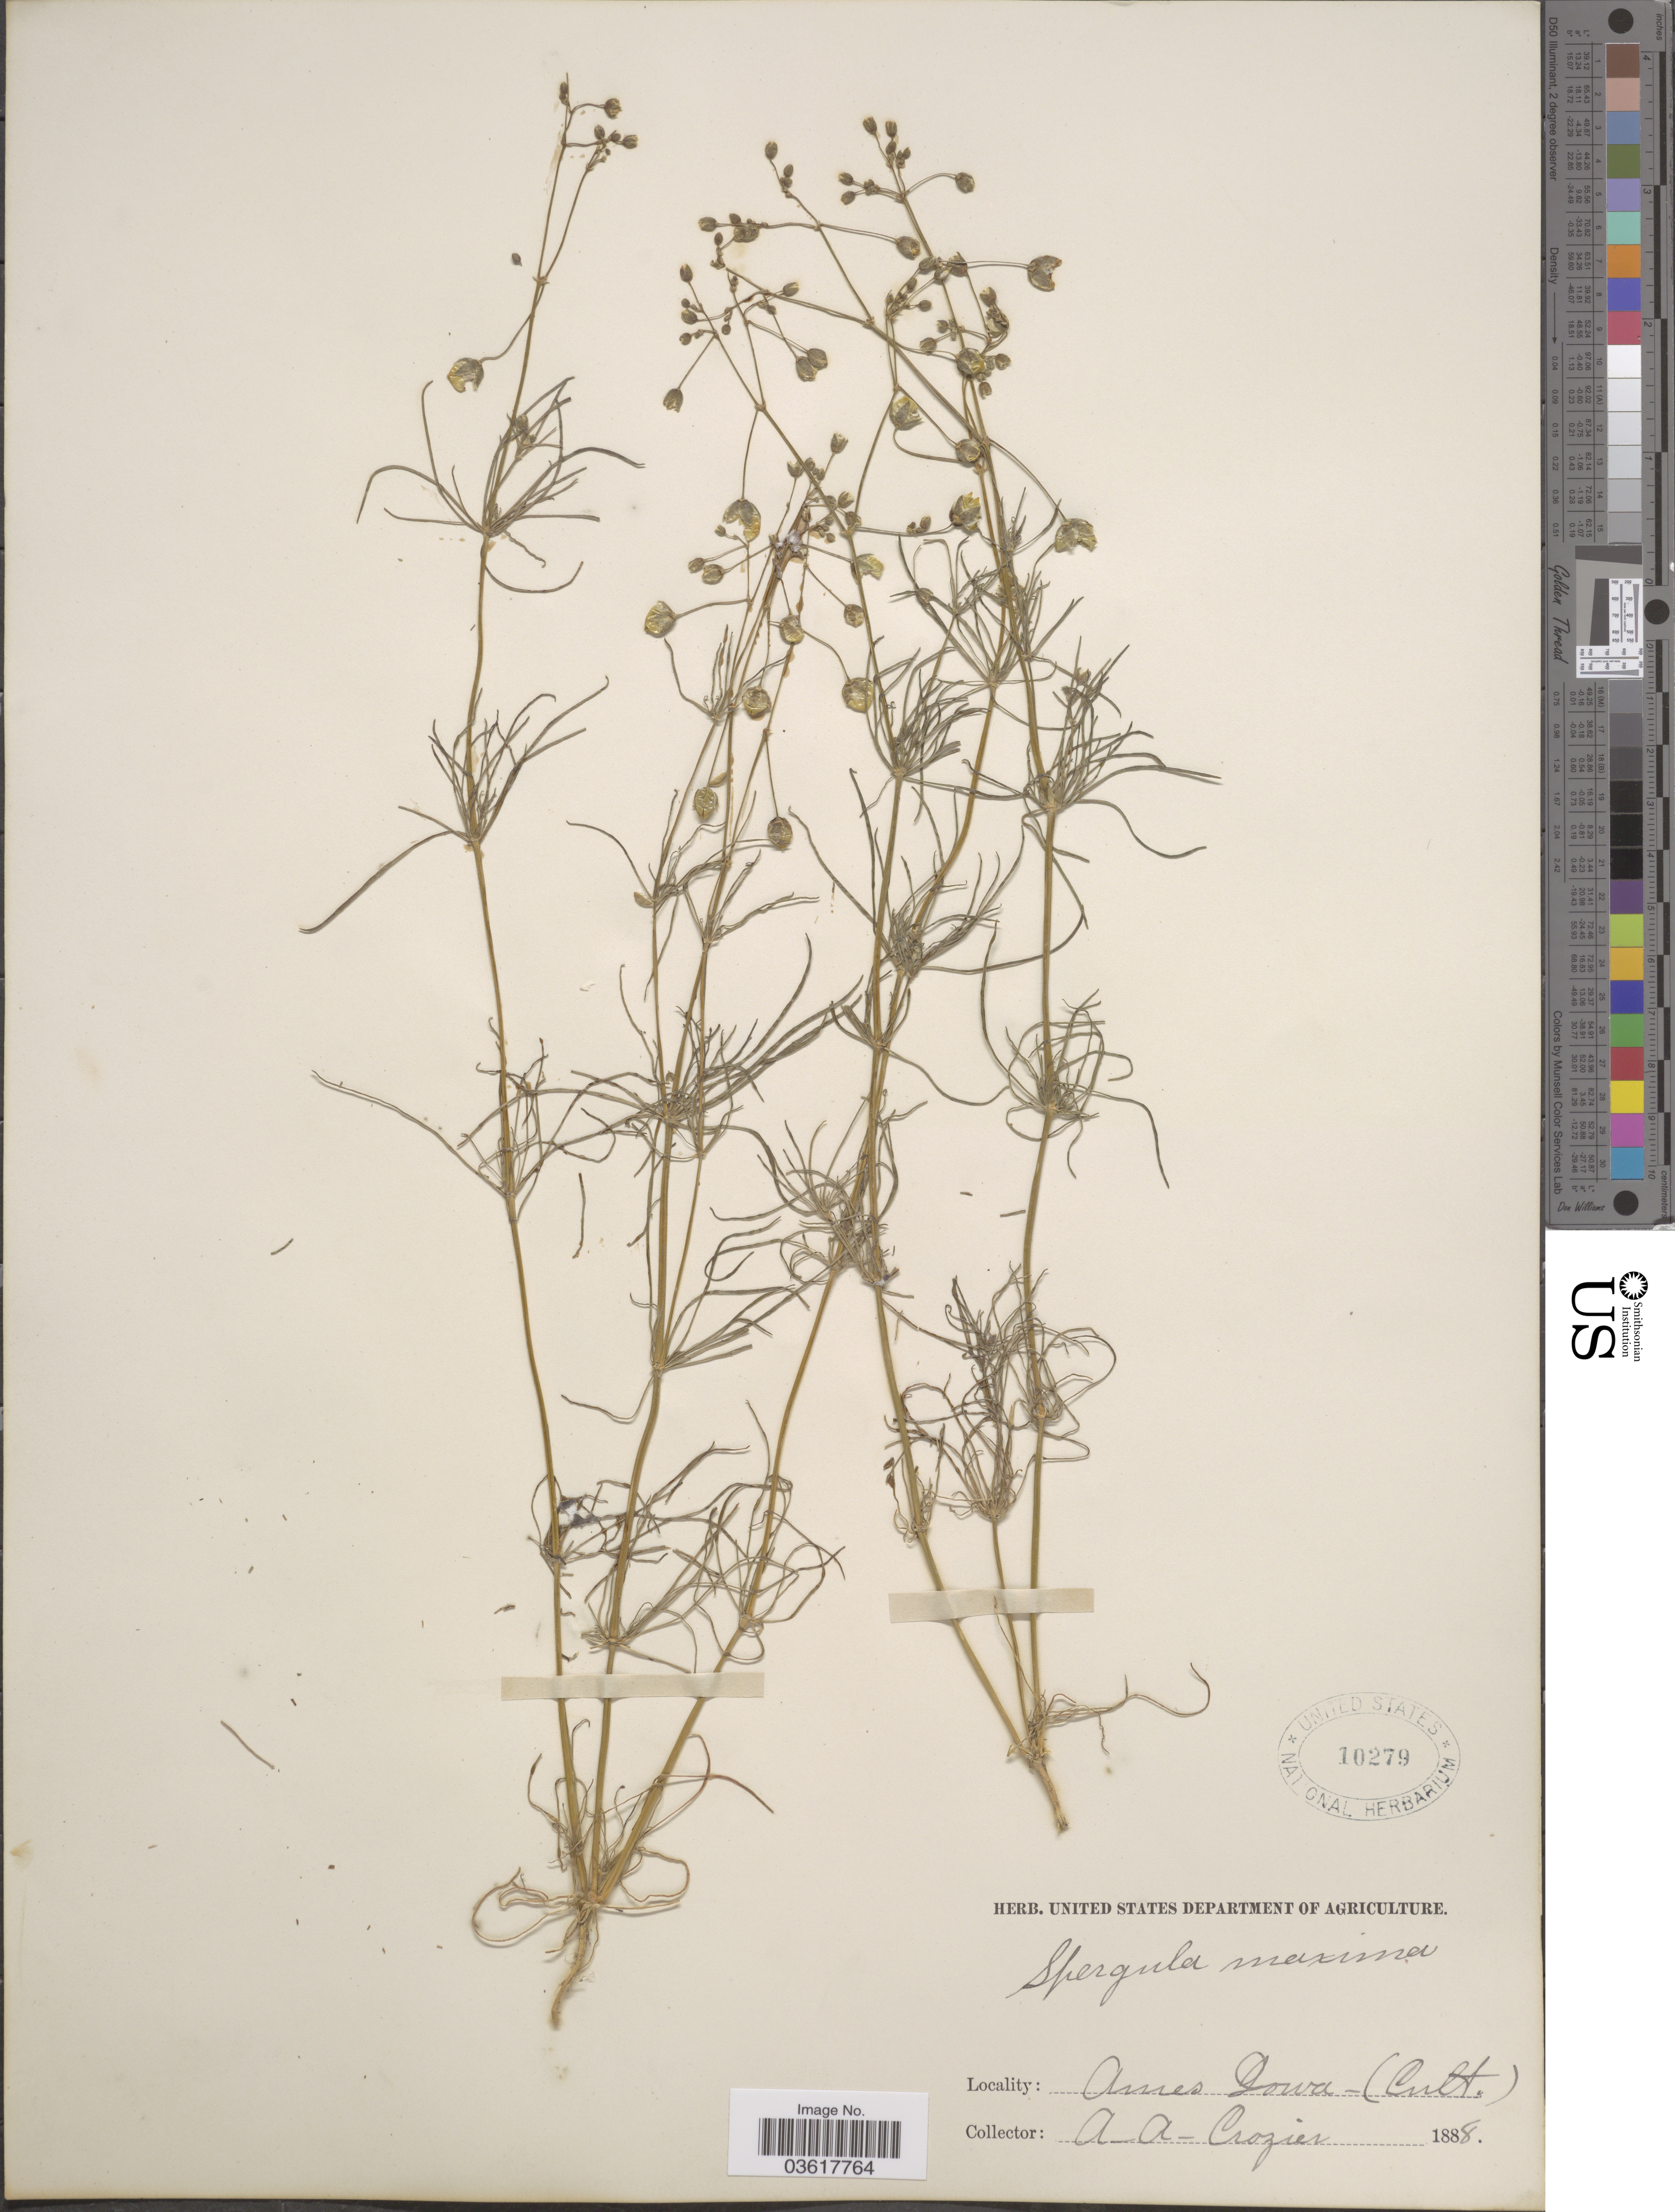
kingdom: Plantae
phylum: Tracheophyta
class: Magnoliopsida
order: Caryophyllales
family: Caryophyllaceae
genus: Spergula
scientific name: Spergula arvensis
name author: L.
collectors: A. Crozier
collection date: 1888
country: United States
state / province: Iowa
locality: Ames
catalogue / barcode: US 10279